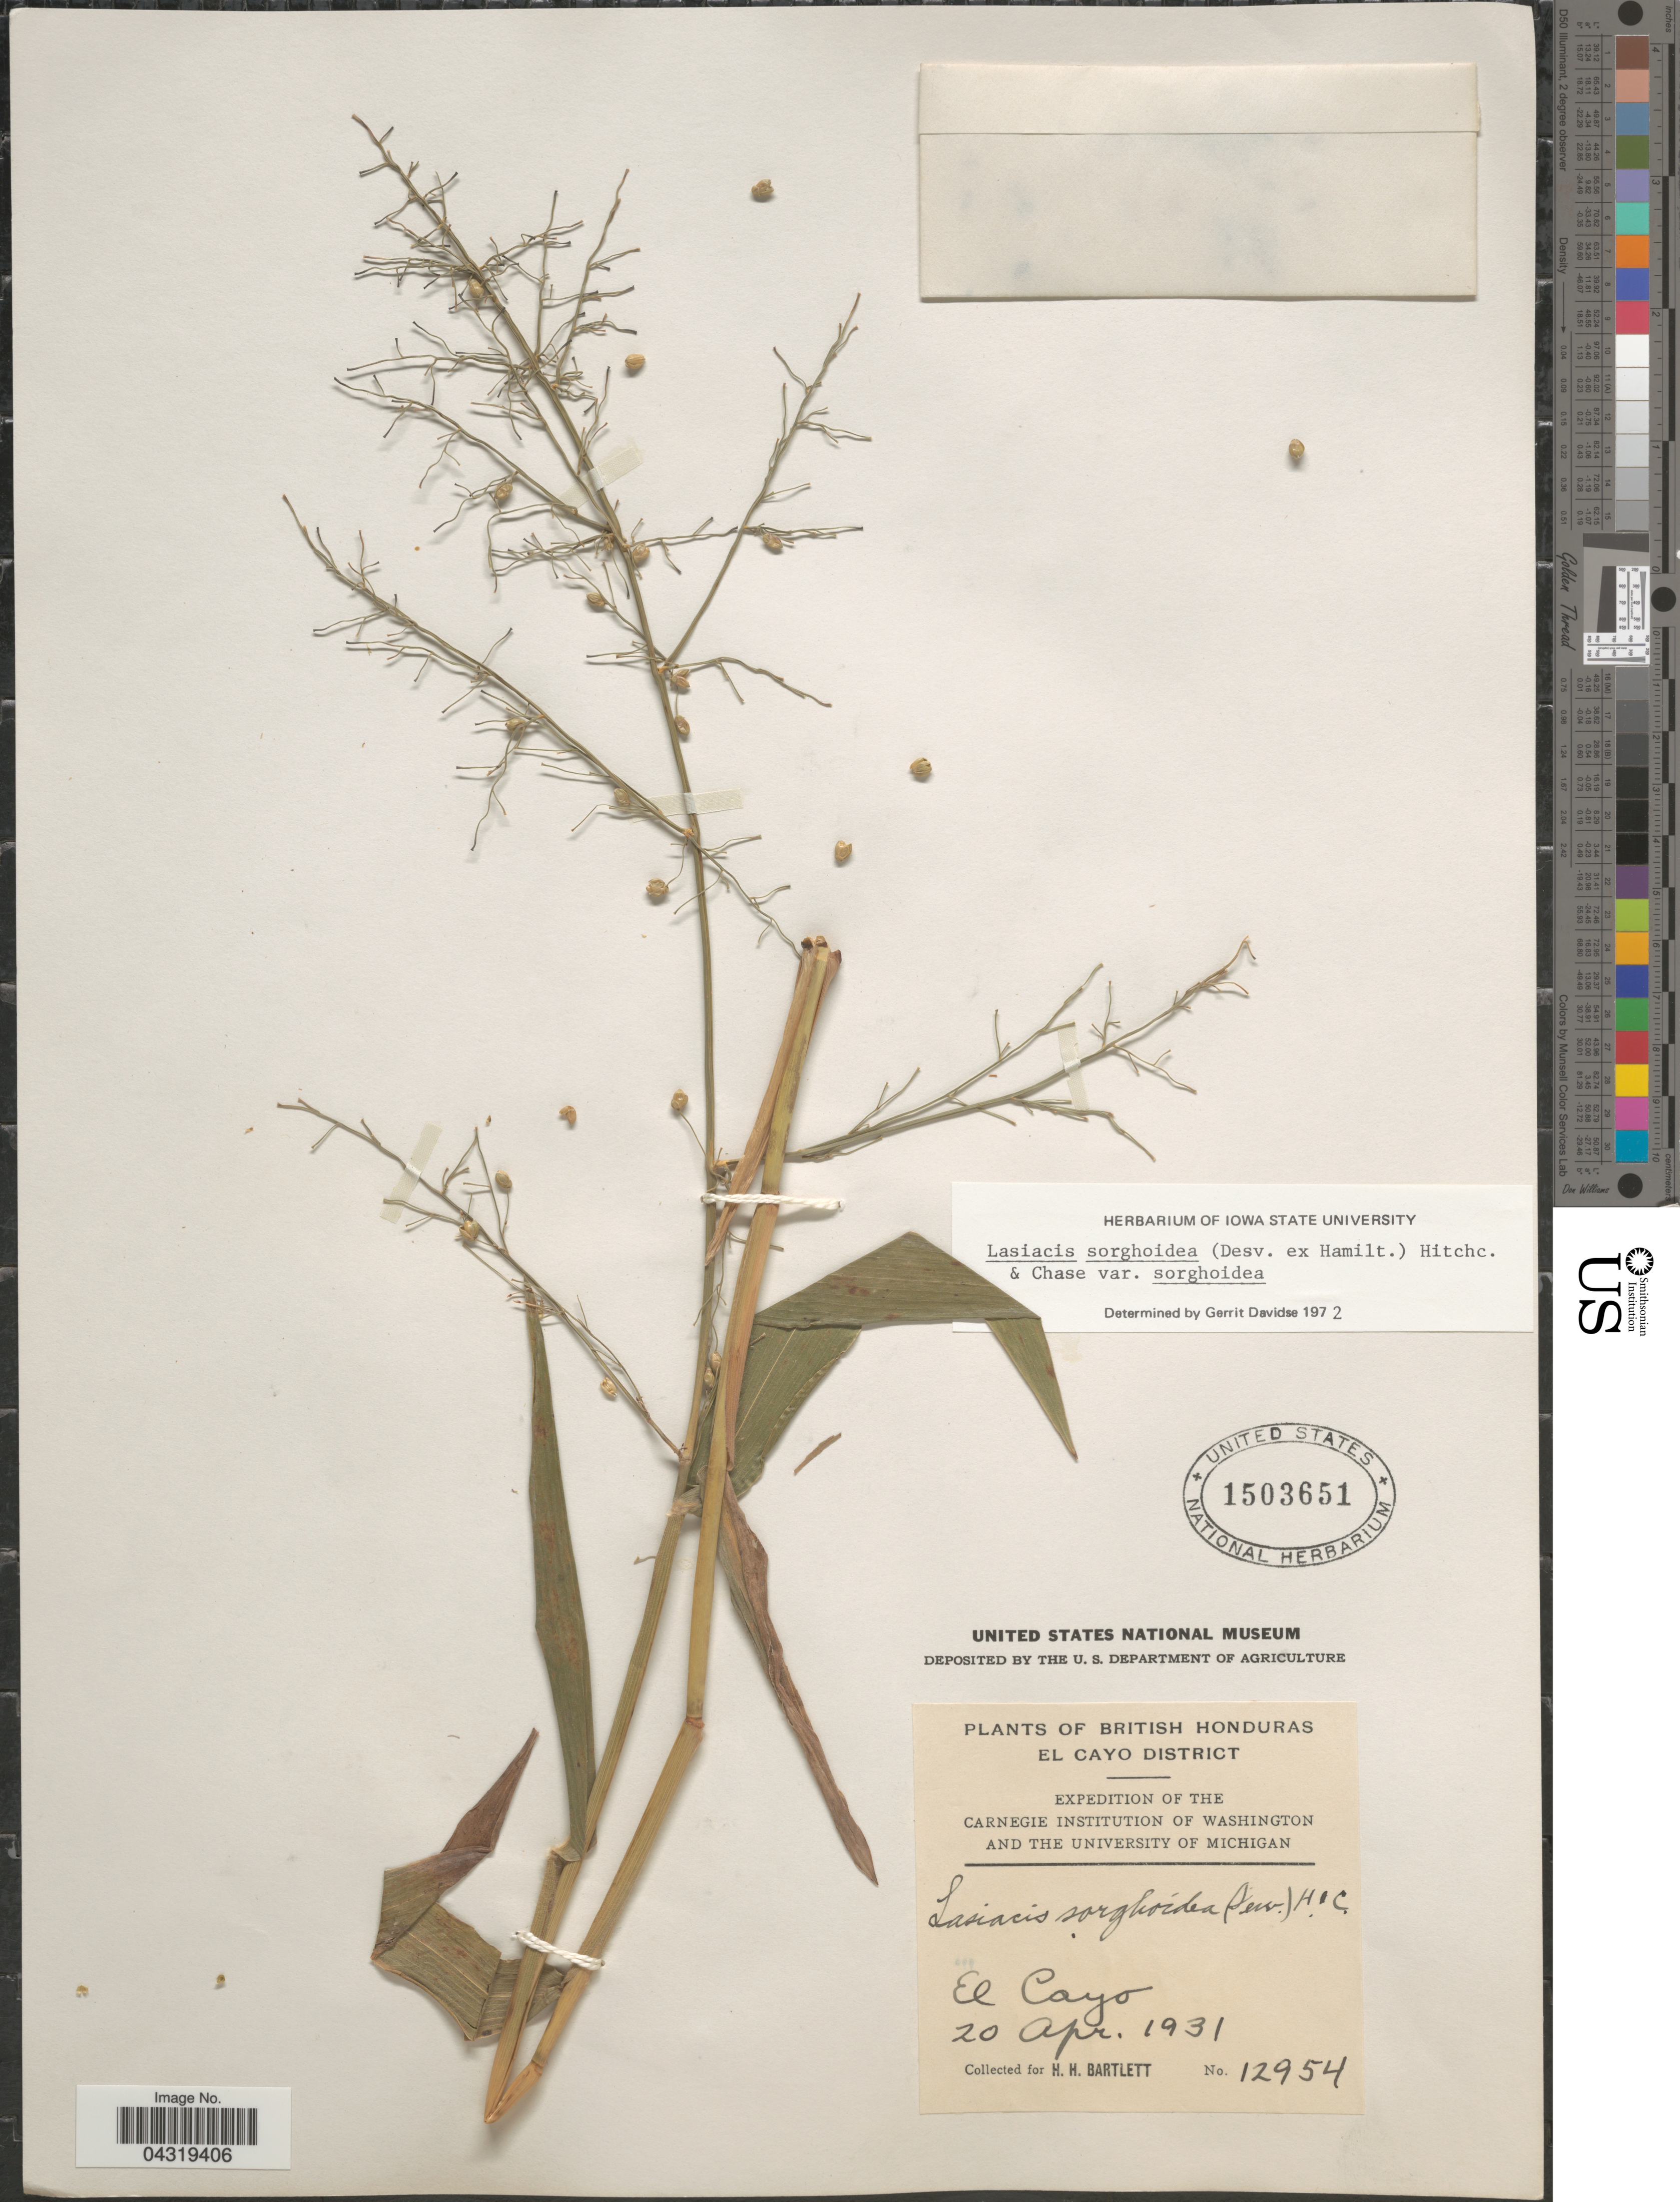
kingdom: Plantae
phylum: Tracheophyta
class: Liliopsida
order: Poales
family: Poaceae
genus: Lasiacis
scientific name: Lasiacis sorghoidea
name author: (Desv. ex Ham.) Hitchc. & Chase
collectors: H. H. Bartlett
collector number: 12954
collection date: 1931-04-20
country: Belize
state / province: Cayo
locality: British Honduras. El Cayo District. Expedition of the Carnegie Institution of Washington and the University of Michigan. El Cayo.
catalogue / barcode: US 1503651